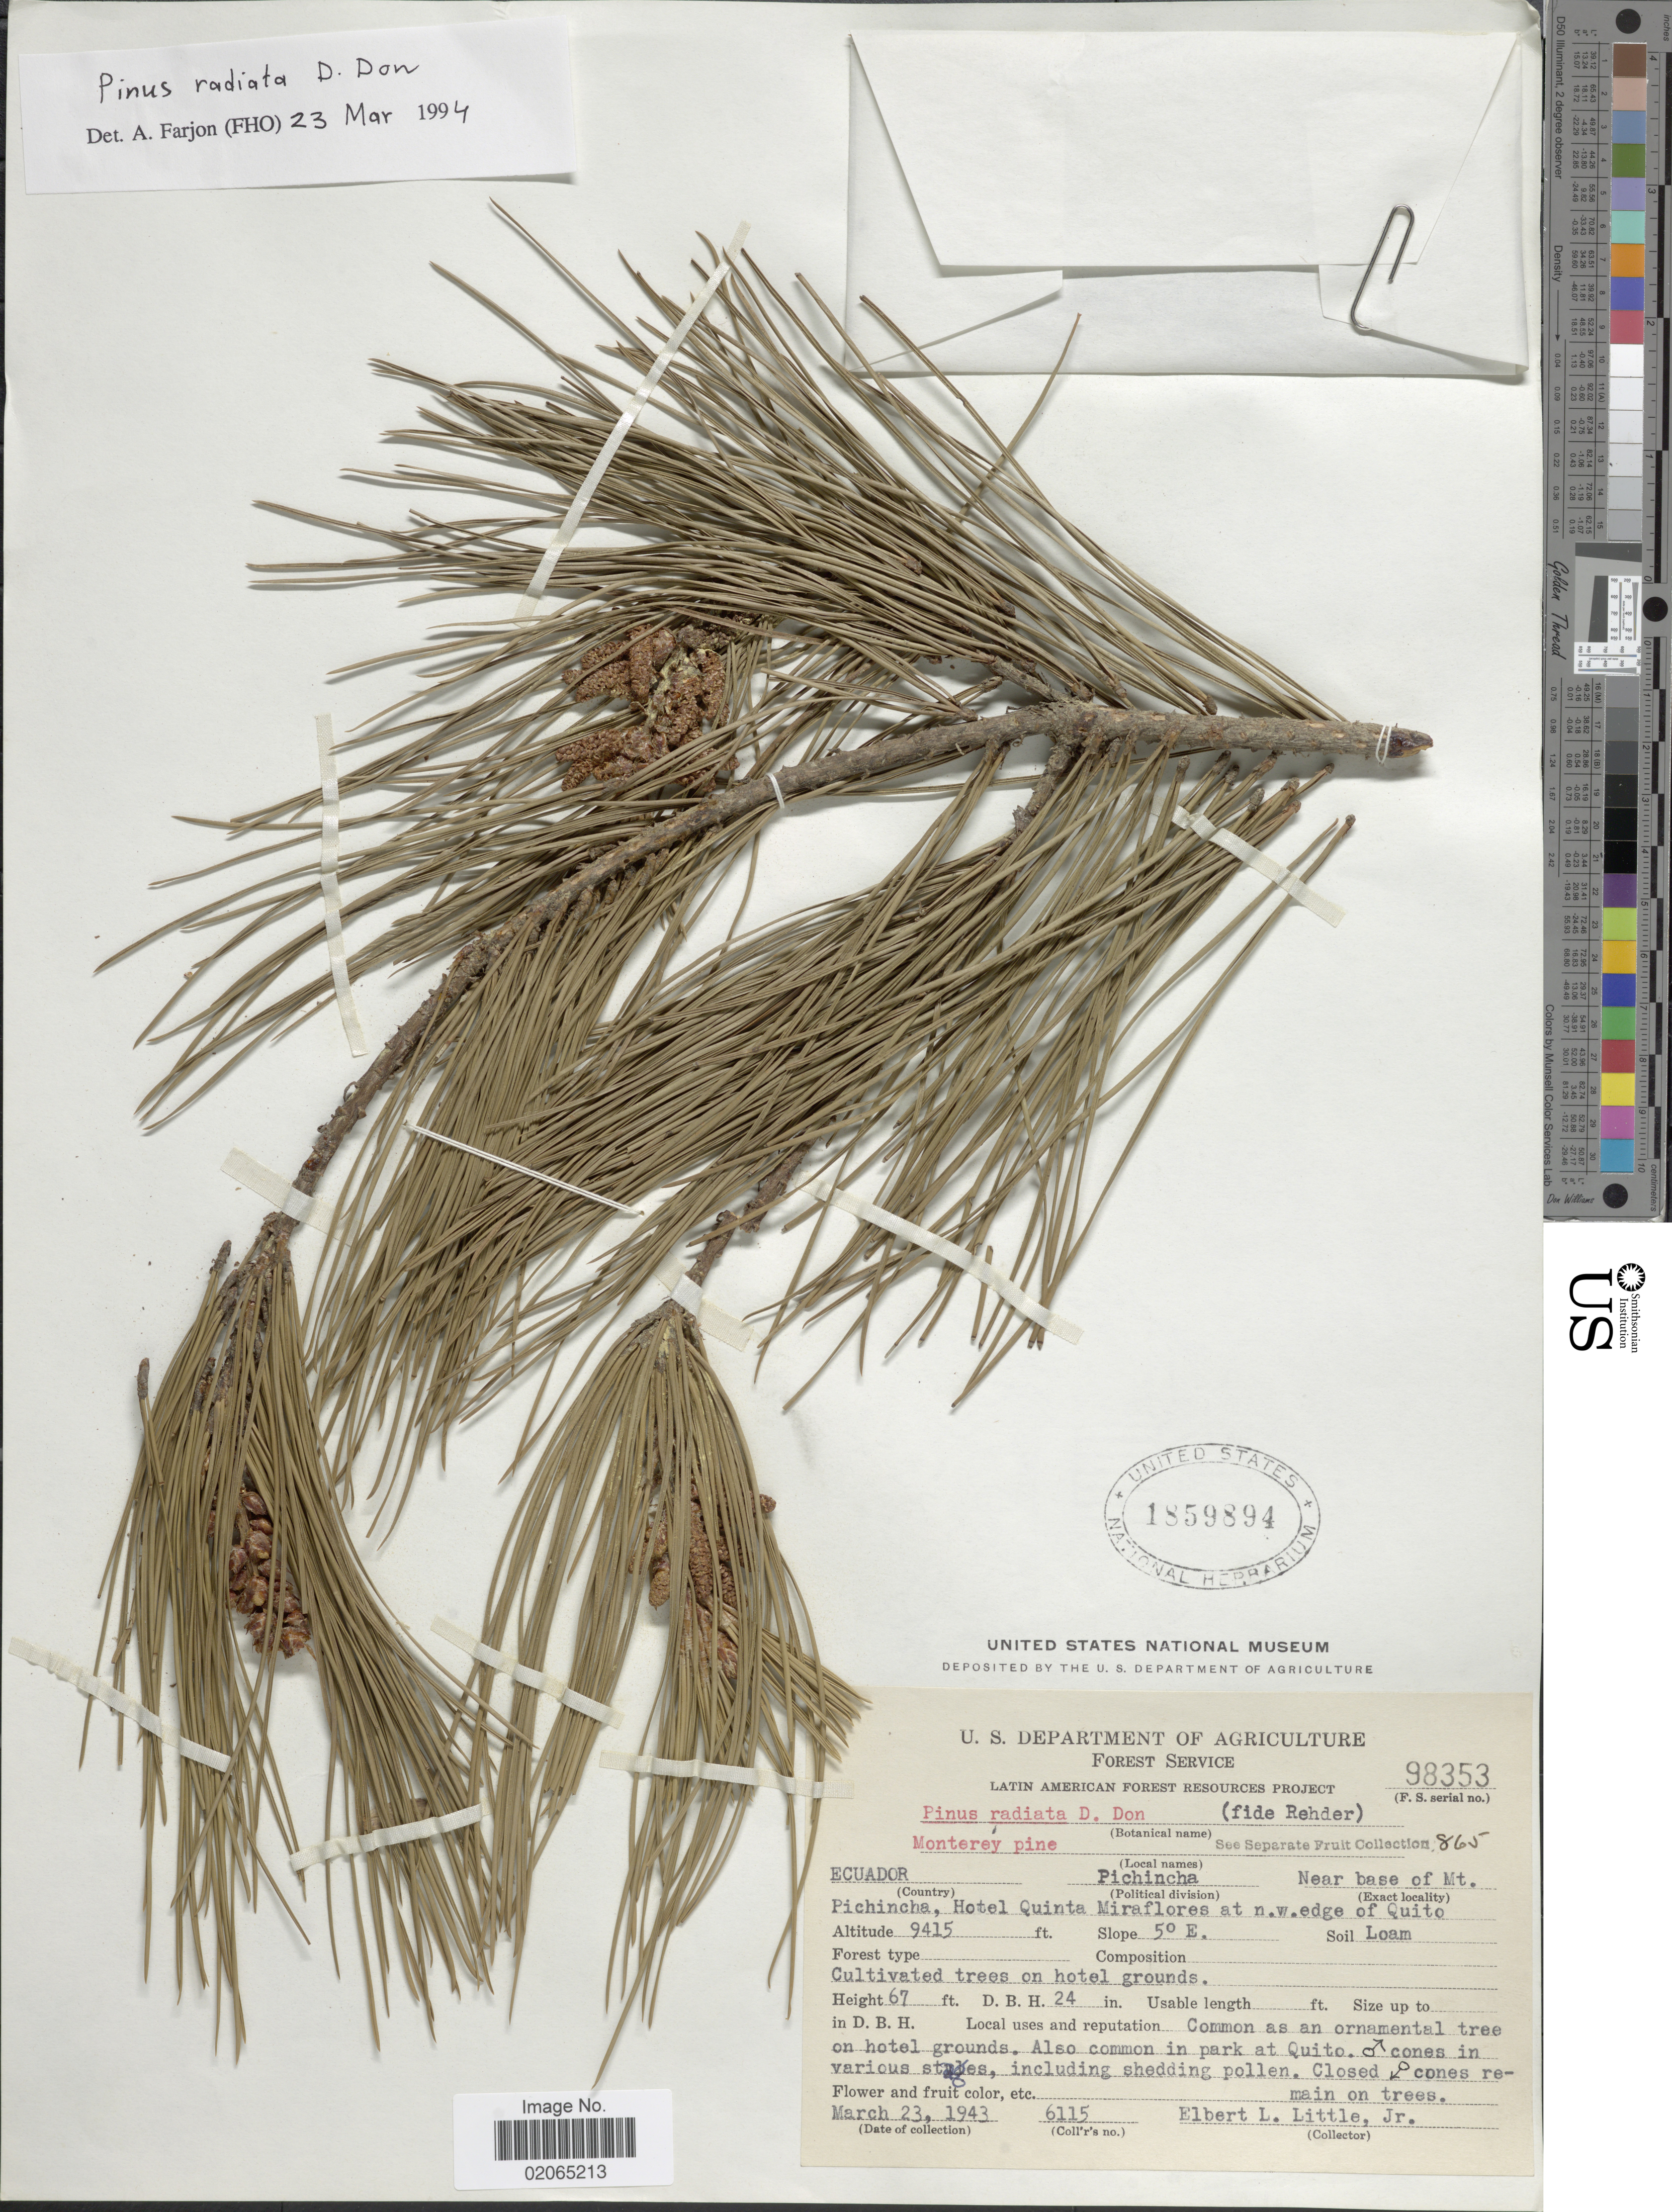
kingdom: Plantae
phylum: Tracheophyta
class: Pinopsida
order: Pinales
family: Pinaceae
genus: Pinus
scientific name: Pinus radiata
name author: D. Don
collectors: E. L. Little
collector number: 6115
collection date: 1943-03-23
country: Ecuador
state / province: Pichincha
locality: Near base of mt. Pichincha, Hotel Quinta Miraflores at n.w. edge of Quito. 5 ° E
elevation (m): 2870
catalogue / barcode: US 1859894